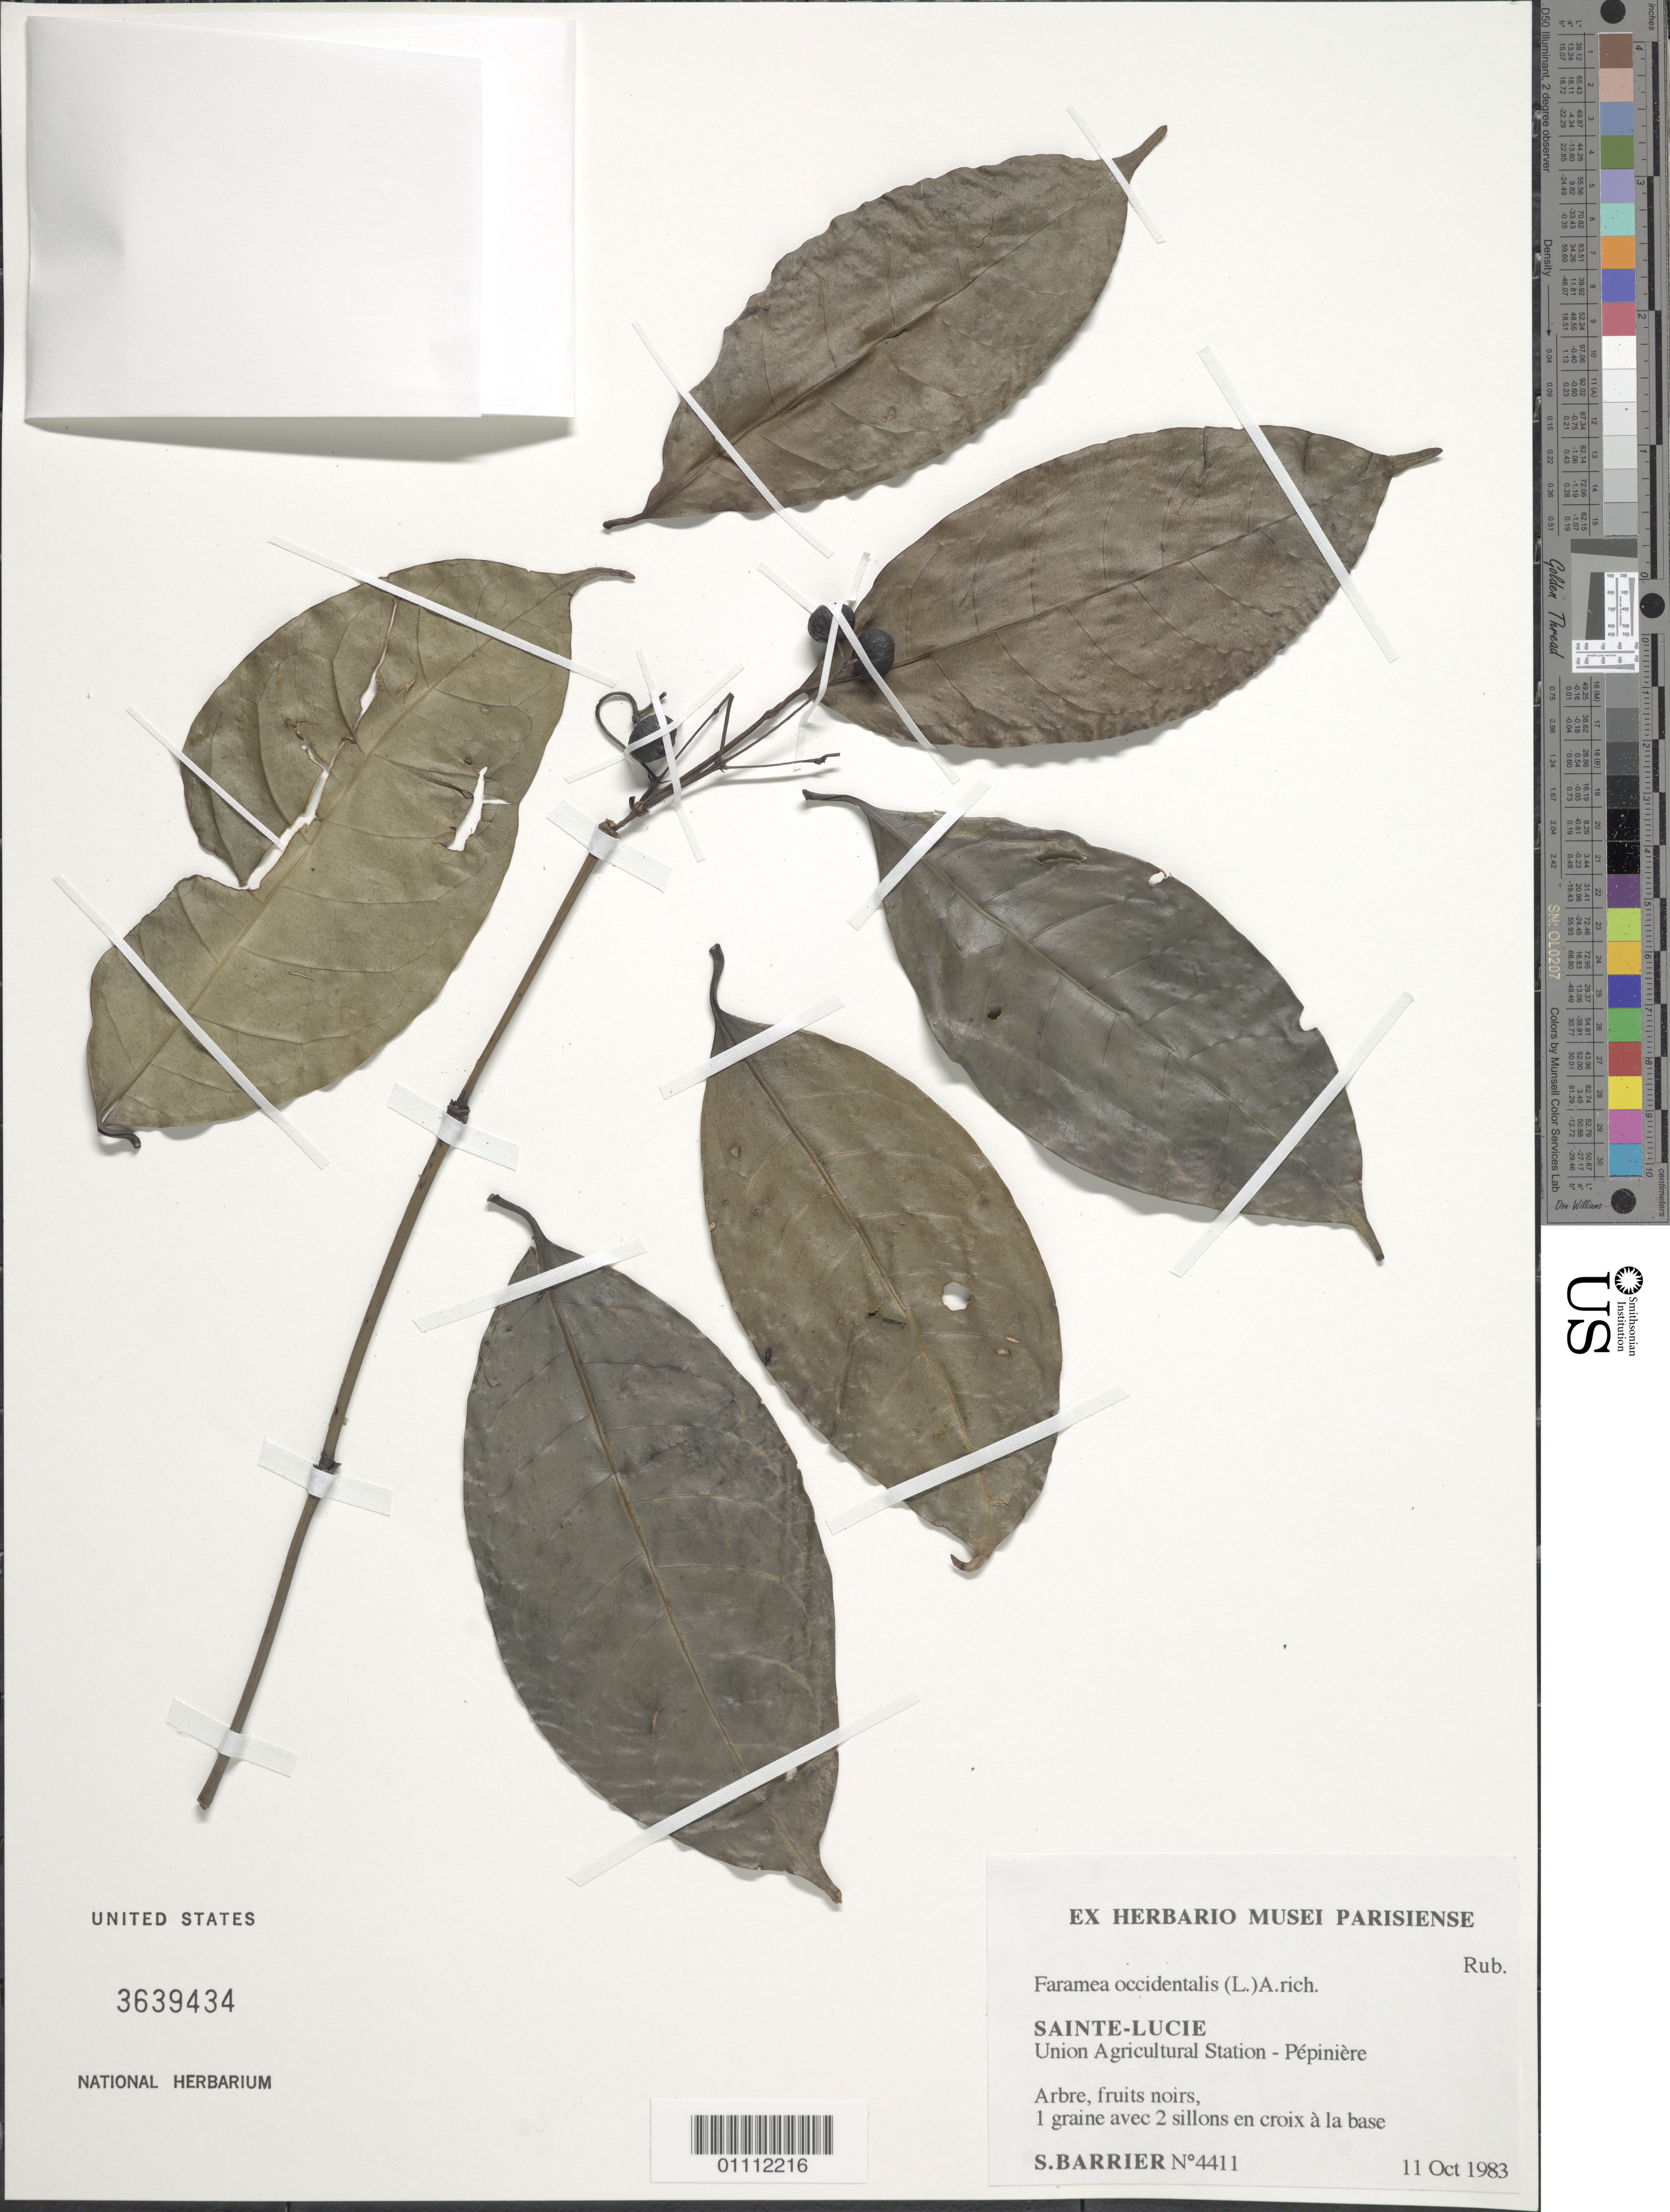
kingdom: Plantae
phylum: Tracheophyta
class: Magnoliopsida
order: Gentianales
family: Rubiaceae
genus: Faramea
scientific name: Faramea occidentalis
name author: (L.) A. Rich.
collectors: S. Barrier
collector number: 4411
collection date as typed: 11 Oct 1983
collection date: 1983-10-11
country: St. Lucia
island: Saint Lucia I.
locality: Union Agricultural Station - Pépinière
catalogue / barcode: US 3639434